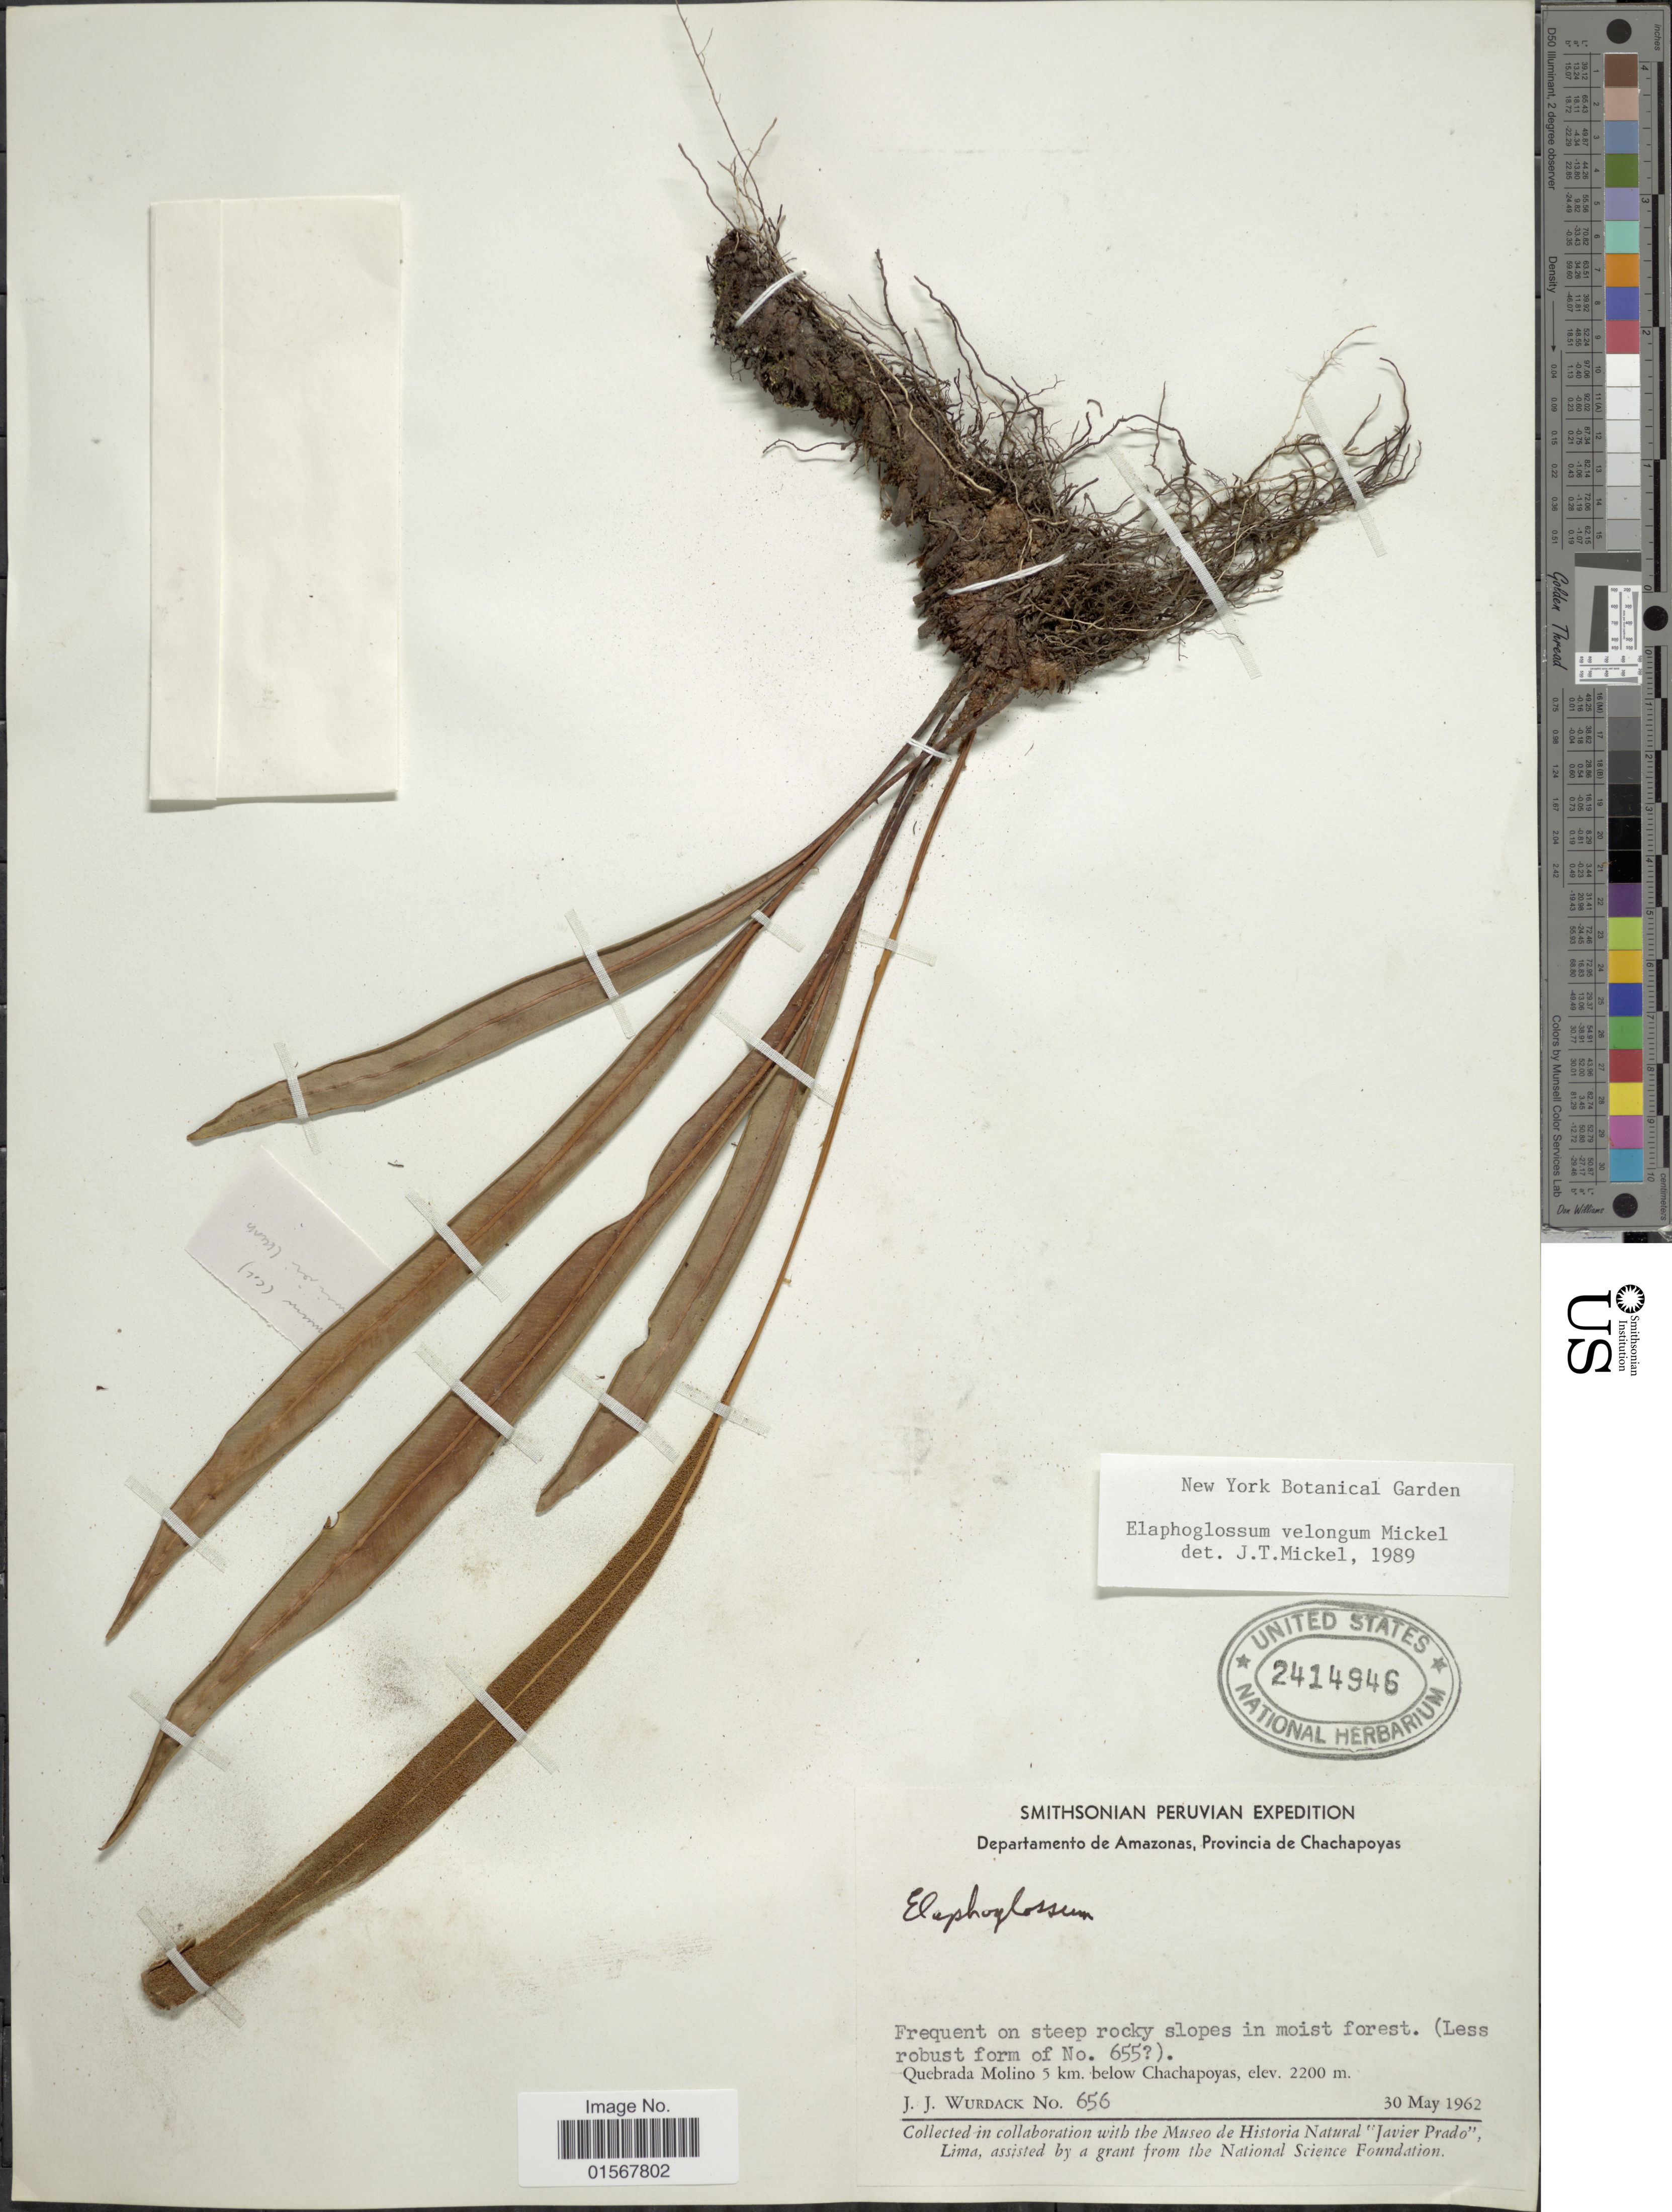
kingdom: Plantae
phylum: Tracheophyta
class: Polypodiopsida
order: Polypodiales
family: Dryopteridaceae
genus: Elaphoglossum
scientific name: Elaphoglossum velongum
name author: Mickel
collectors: J. J. Wurdack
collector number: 656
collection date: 1962-05-30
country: Peru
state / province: Amazonas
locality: Departamento de Amazonas, Provincia de Chachapoyas, Quebrada Molino 5 km. below Chachapoyas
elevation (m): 2200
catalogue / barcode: US 2414946